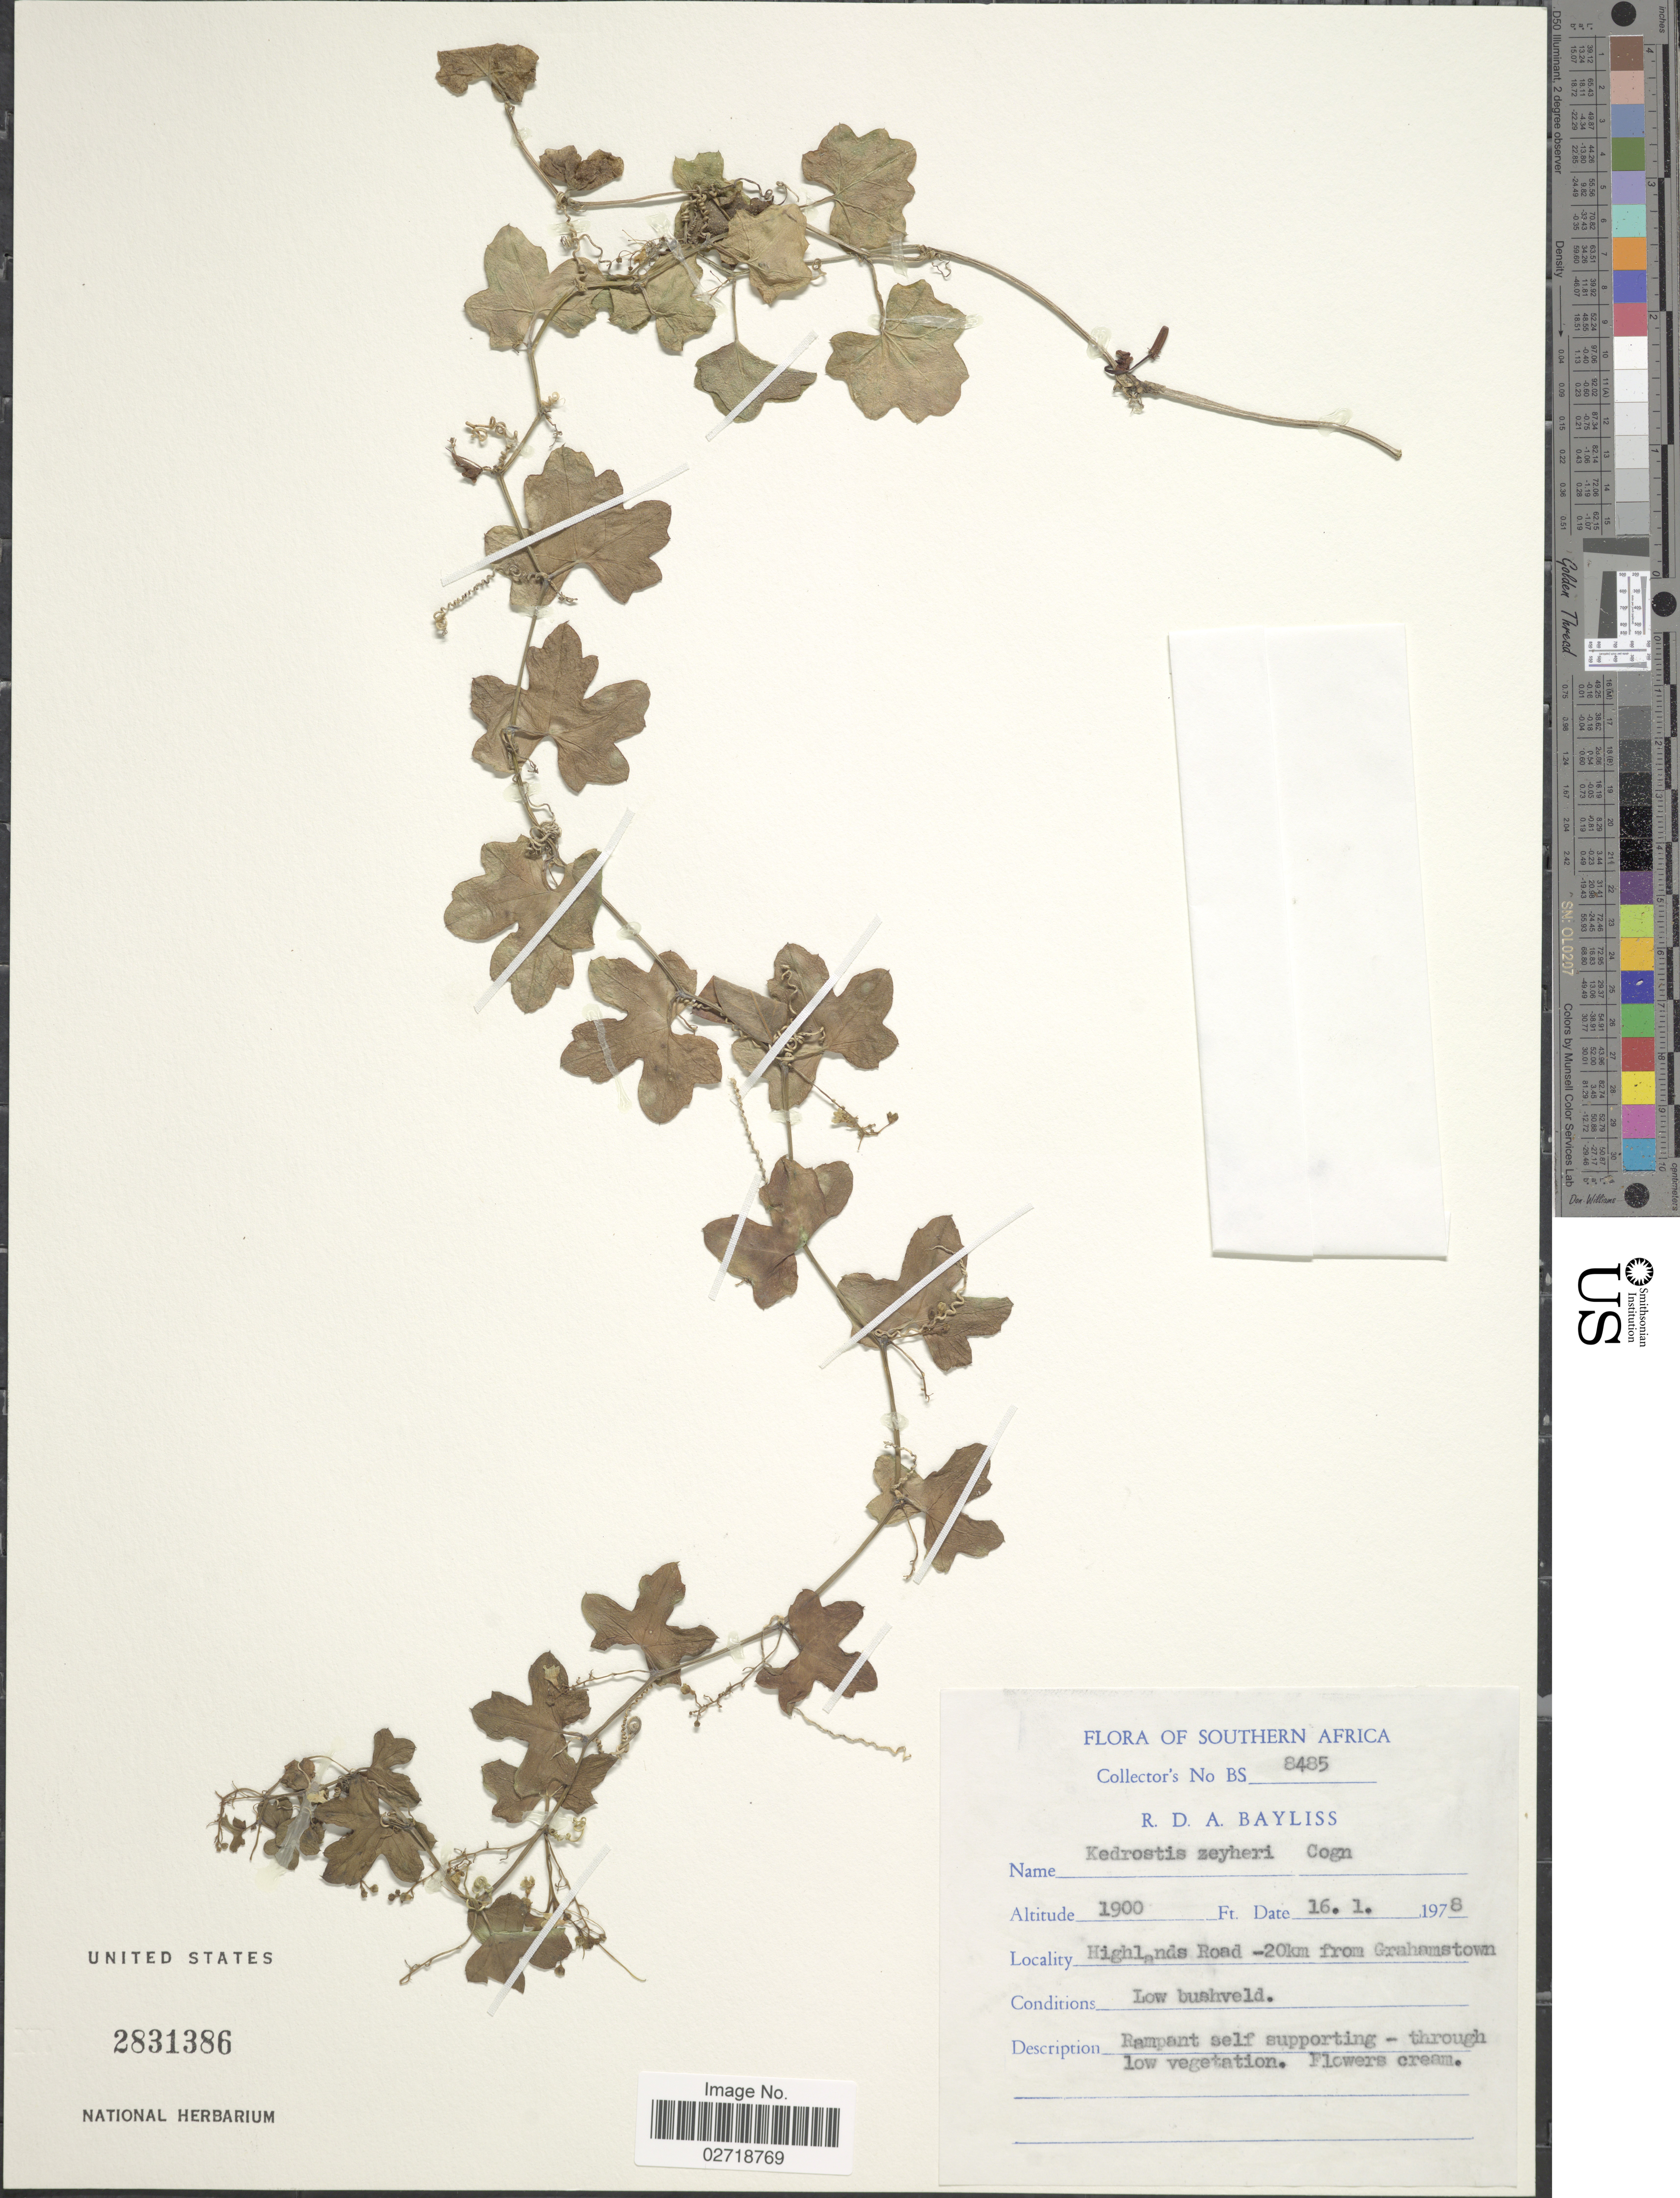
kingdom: Plantae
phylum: Tracheophyta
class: Magnoliopsida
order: Cucurbitales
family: Cucurbitaceae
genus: Kedrostis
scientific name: Kedrostis zeyheri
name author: Cogn.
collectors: R. Bayliss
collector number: BS 8485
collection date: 1978-01-16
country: South Africa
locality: Southern Africa. Highlands Road -20km from Grahamstown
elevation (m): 579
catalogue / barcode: US 2831386